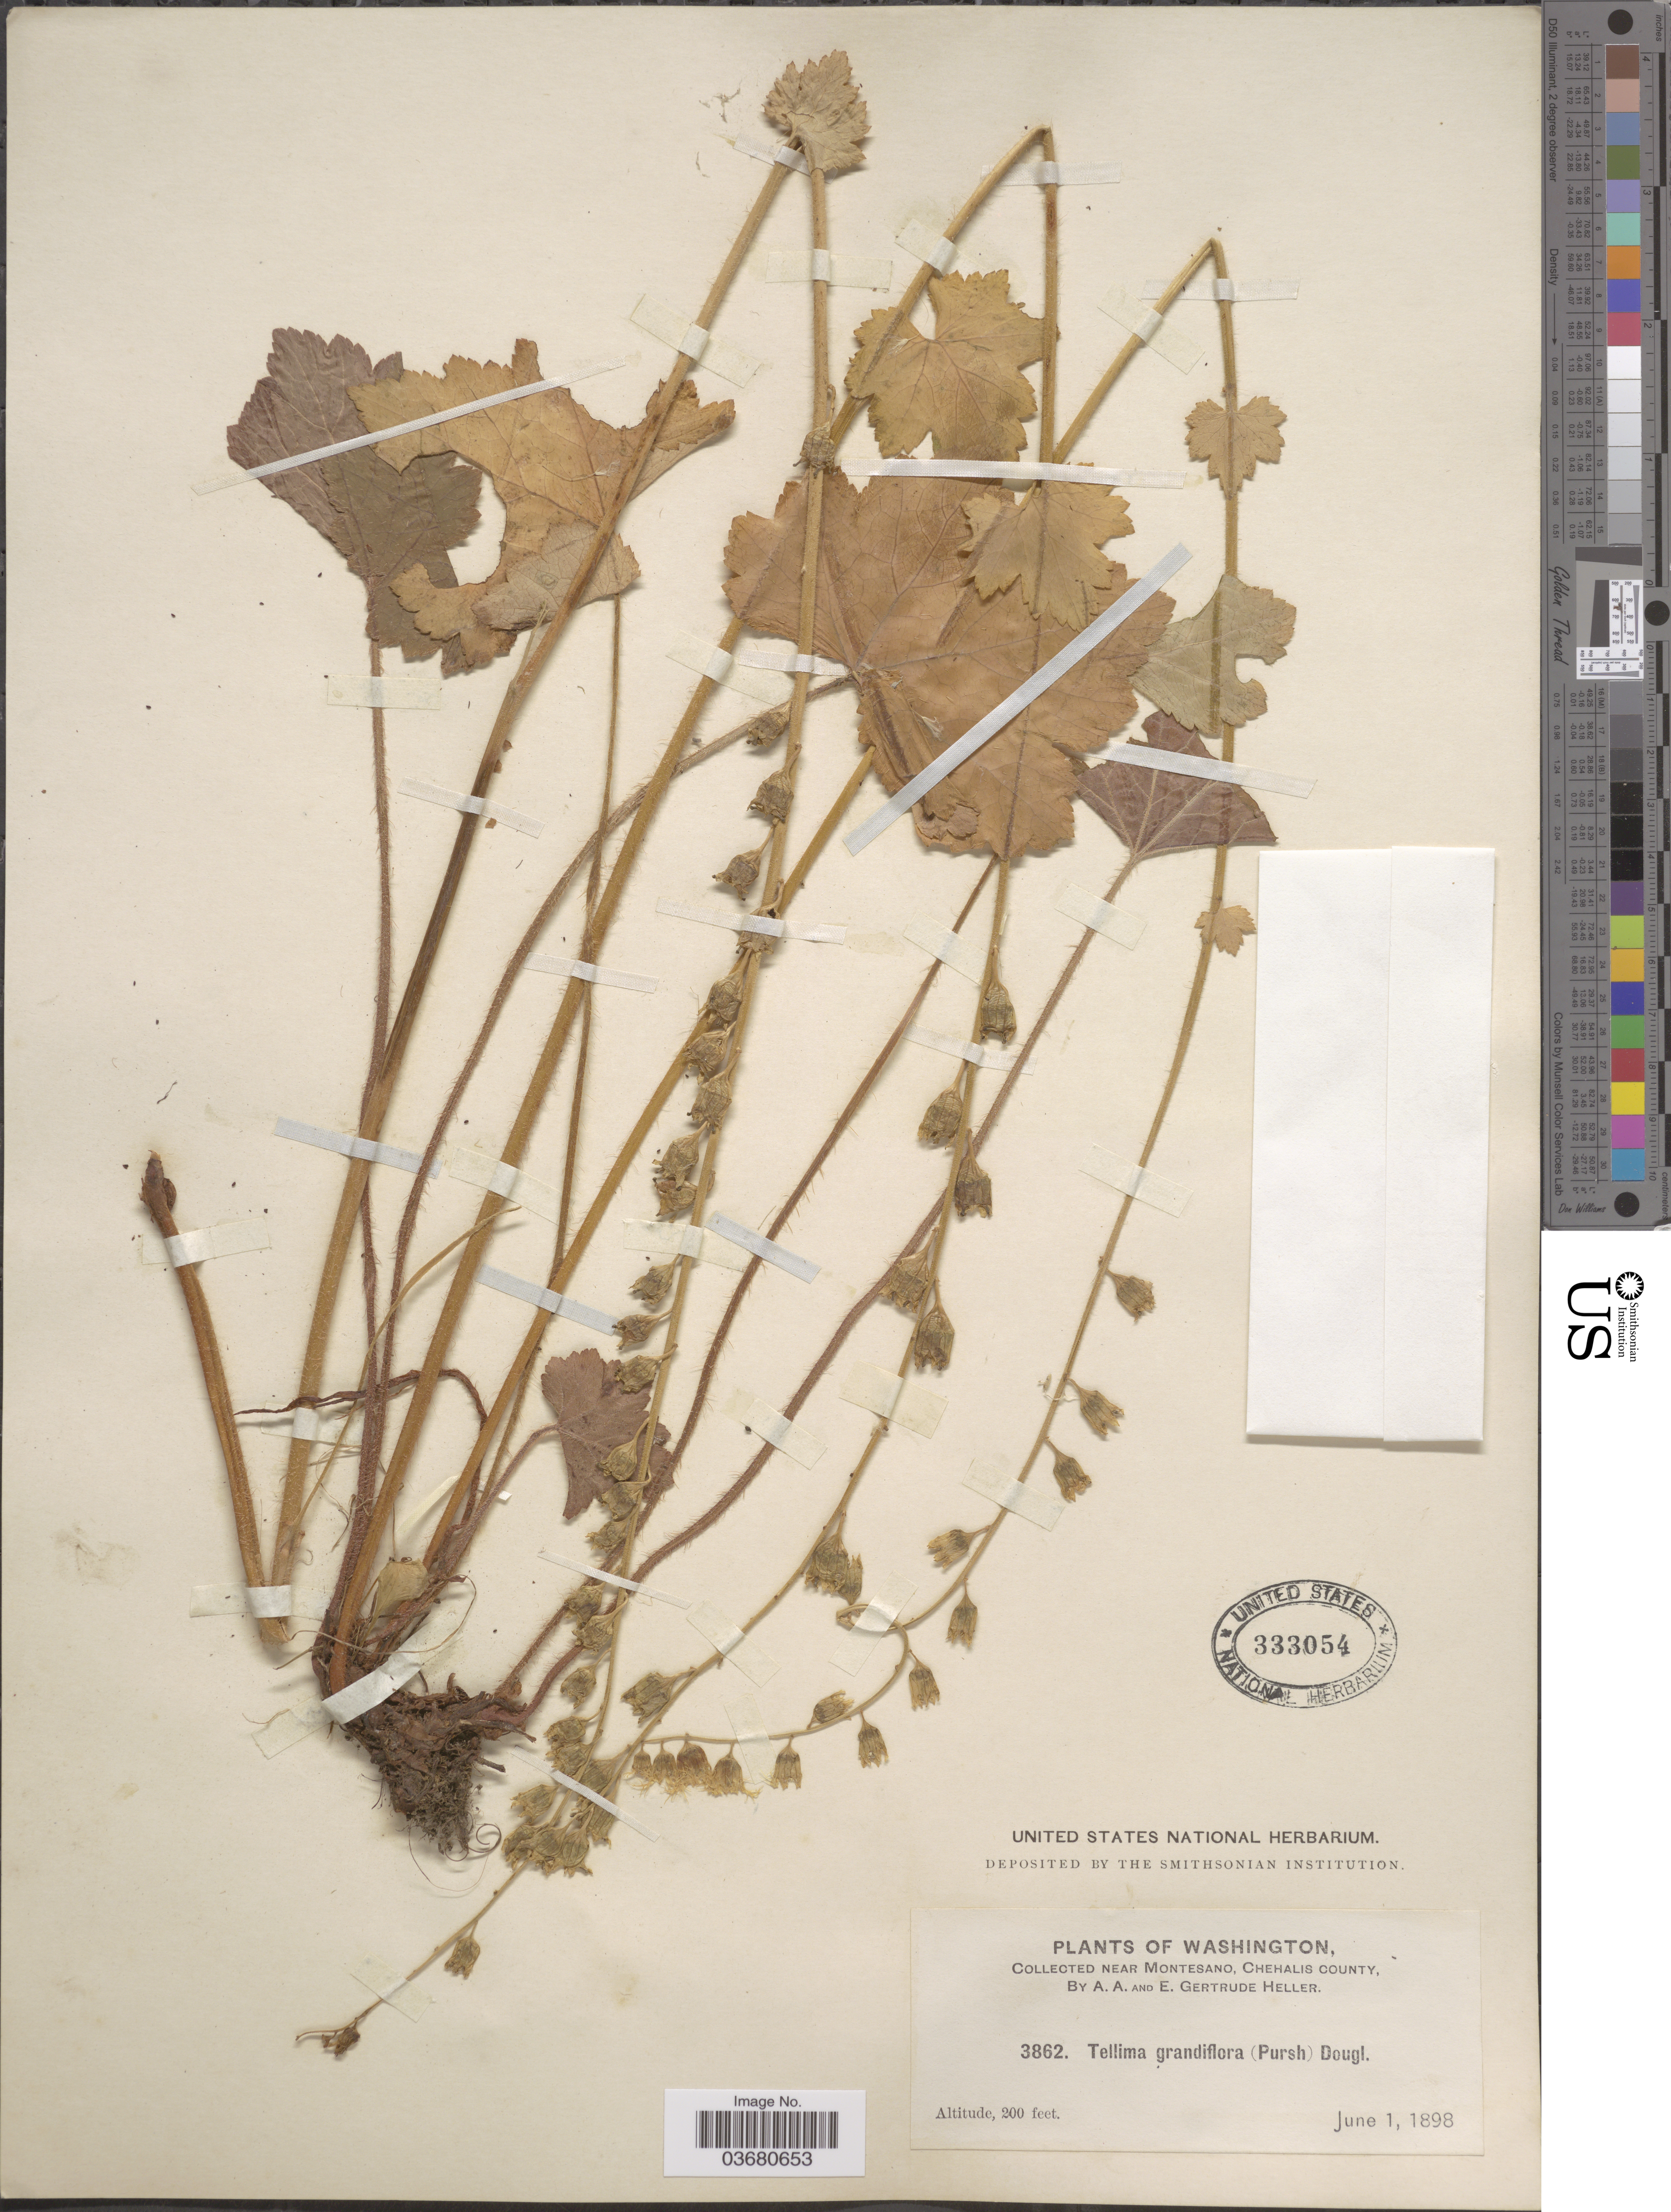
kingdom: Plantae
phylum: Tracheophyta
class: Magnoliopsida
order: Saxifragales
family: Saxifragaceae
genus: Tellima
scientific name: Tellima grandiflora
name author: (Pursh) Douglas ex Lindl.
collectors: A. A. Heller & E. G. Heller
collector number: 3862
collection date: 1898-06-01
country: United States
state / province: Washington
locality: Near Montesano, Chechalis County.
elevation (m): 61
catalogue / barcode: US 333054